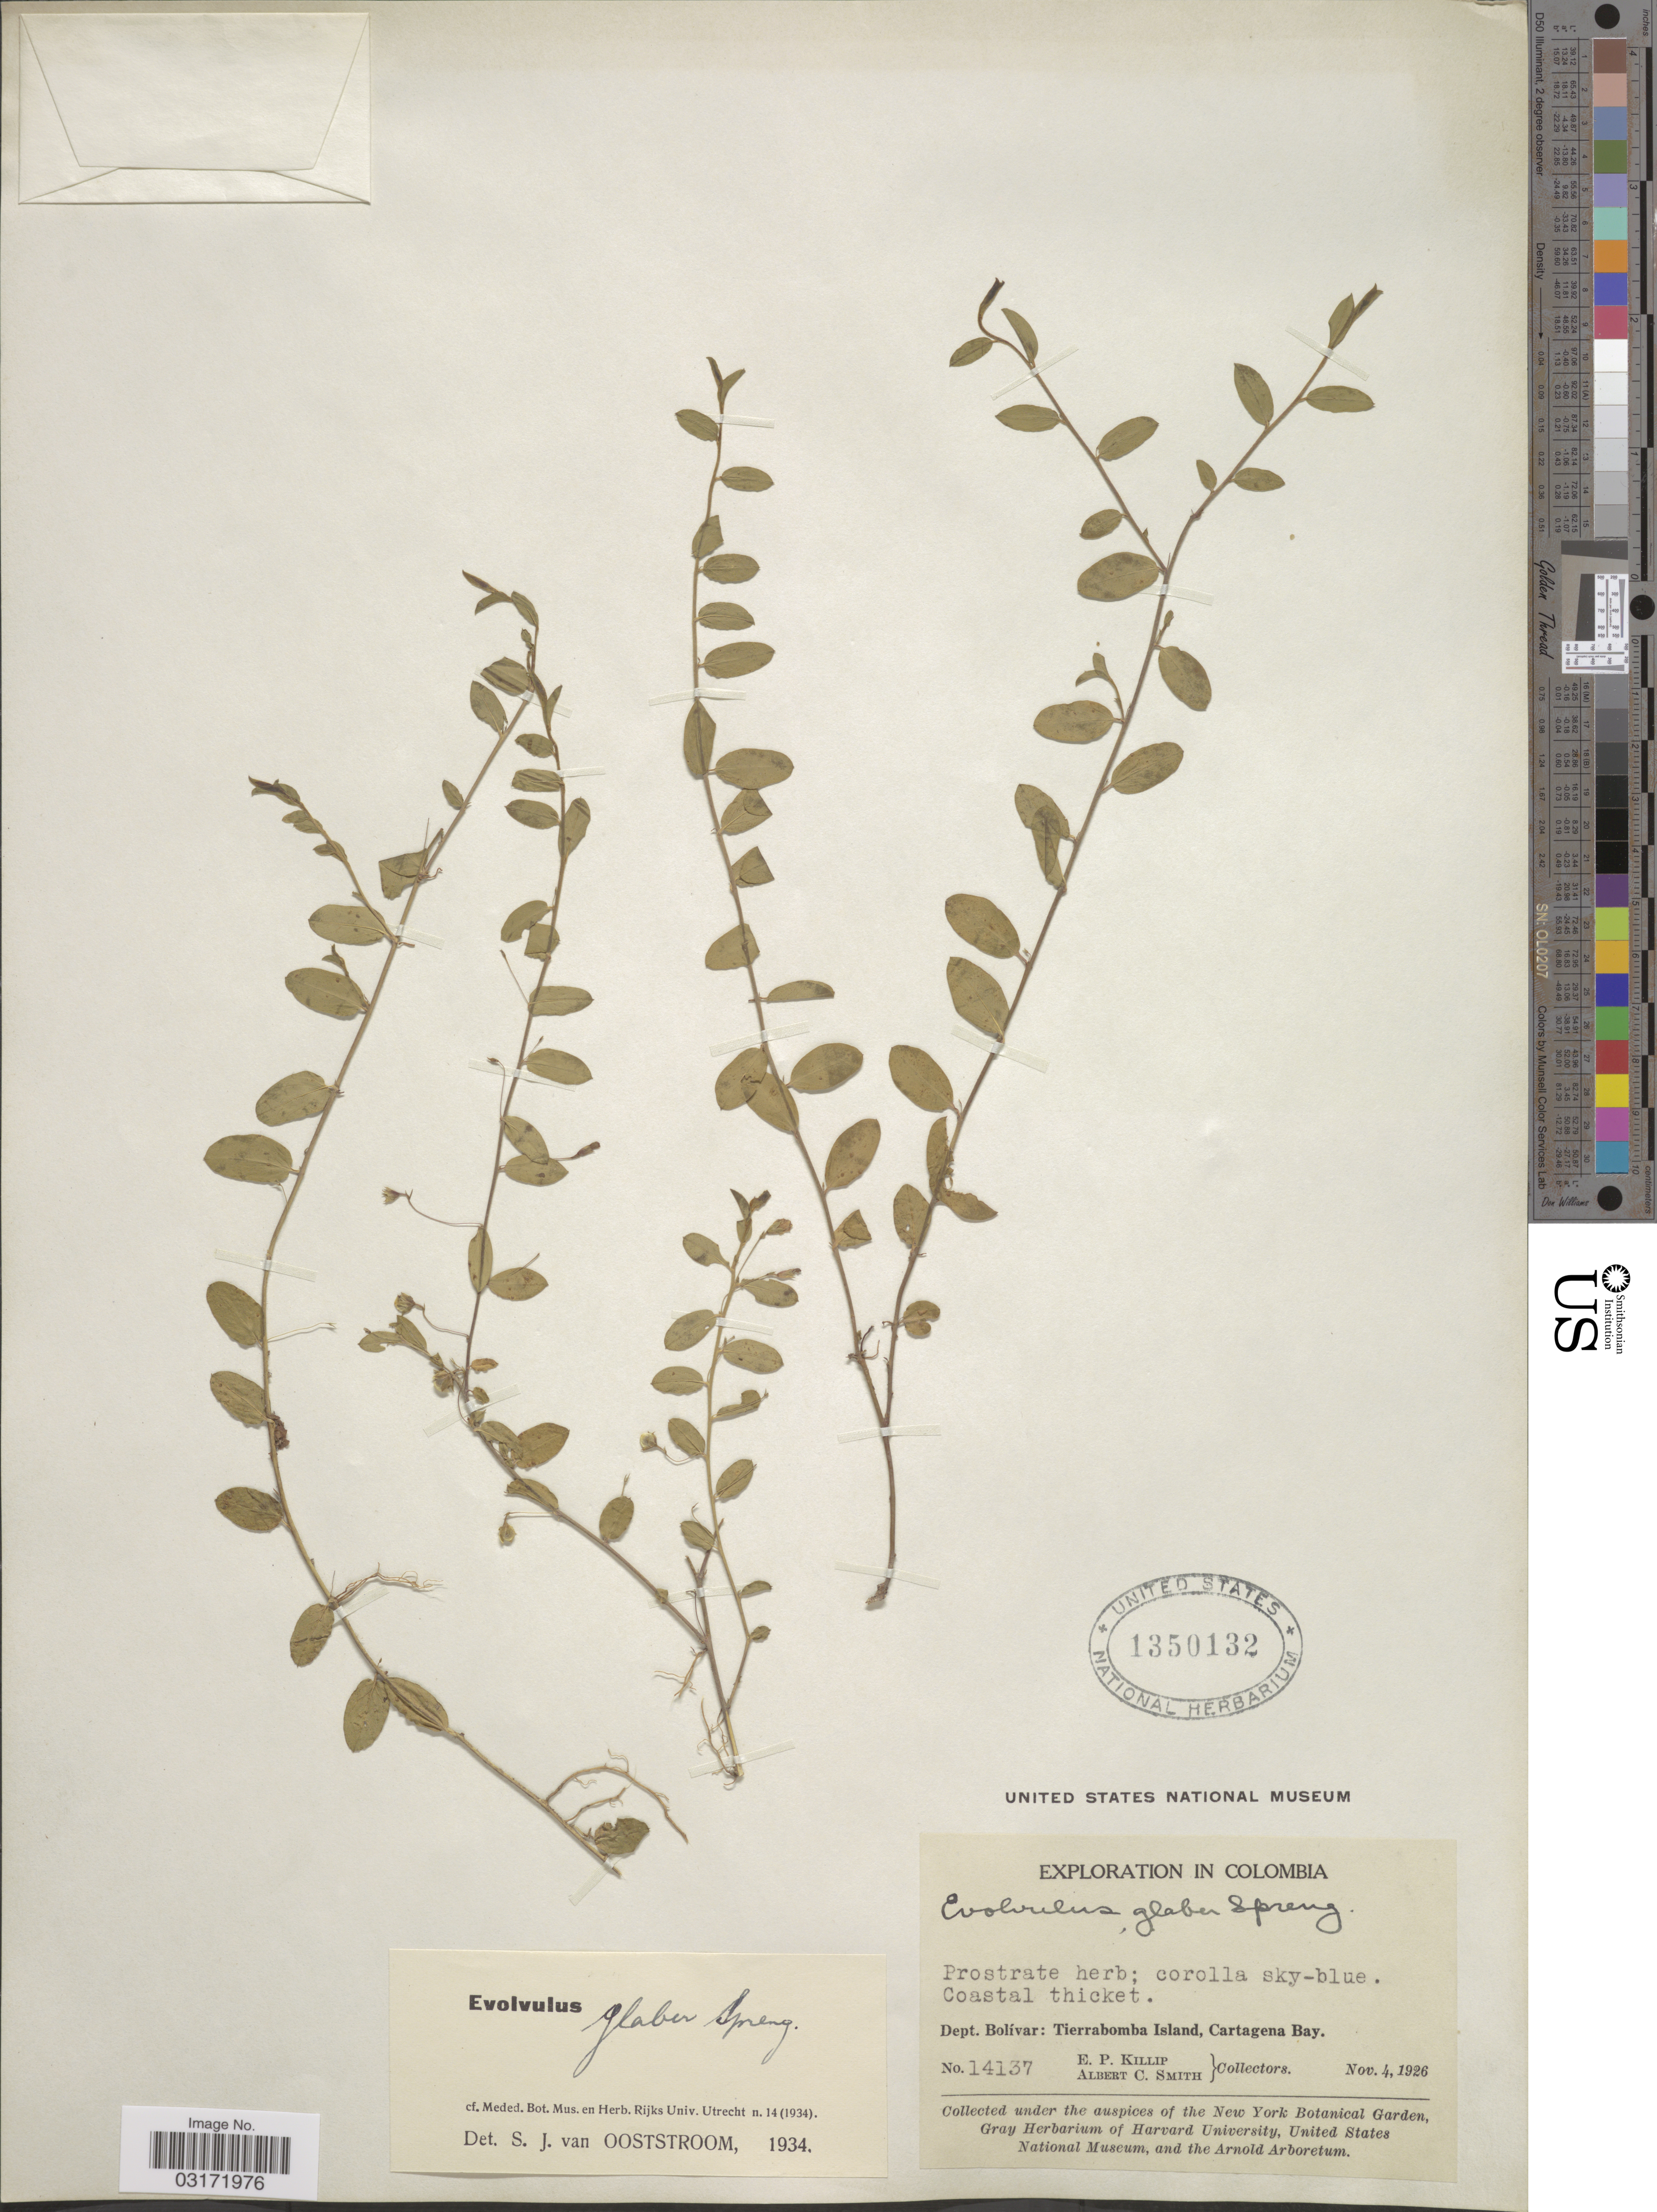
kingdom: Plantae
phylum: Tracheophyta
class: Magnoliopsida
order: Solanales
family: Convolvulaceae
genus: Evolvulus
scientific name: Evolvulus glaber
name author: Spreng.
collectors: E. P. Killip & A. C. Smith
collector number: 14137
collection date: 1926-11-04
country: Colombia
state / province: Bolívar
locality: Coastal thicket. Dept. Bolívar: Tierrabomba Island, Cartagena Bay.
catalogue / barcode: US 1350132